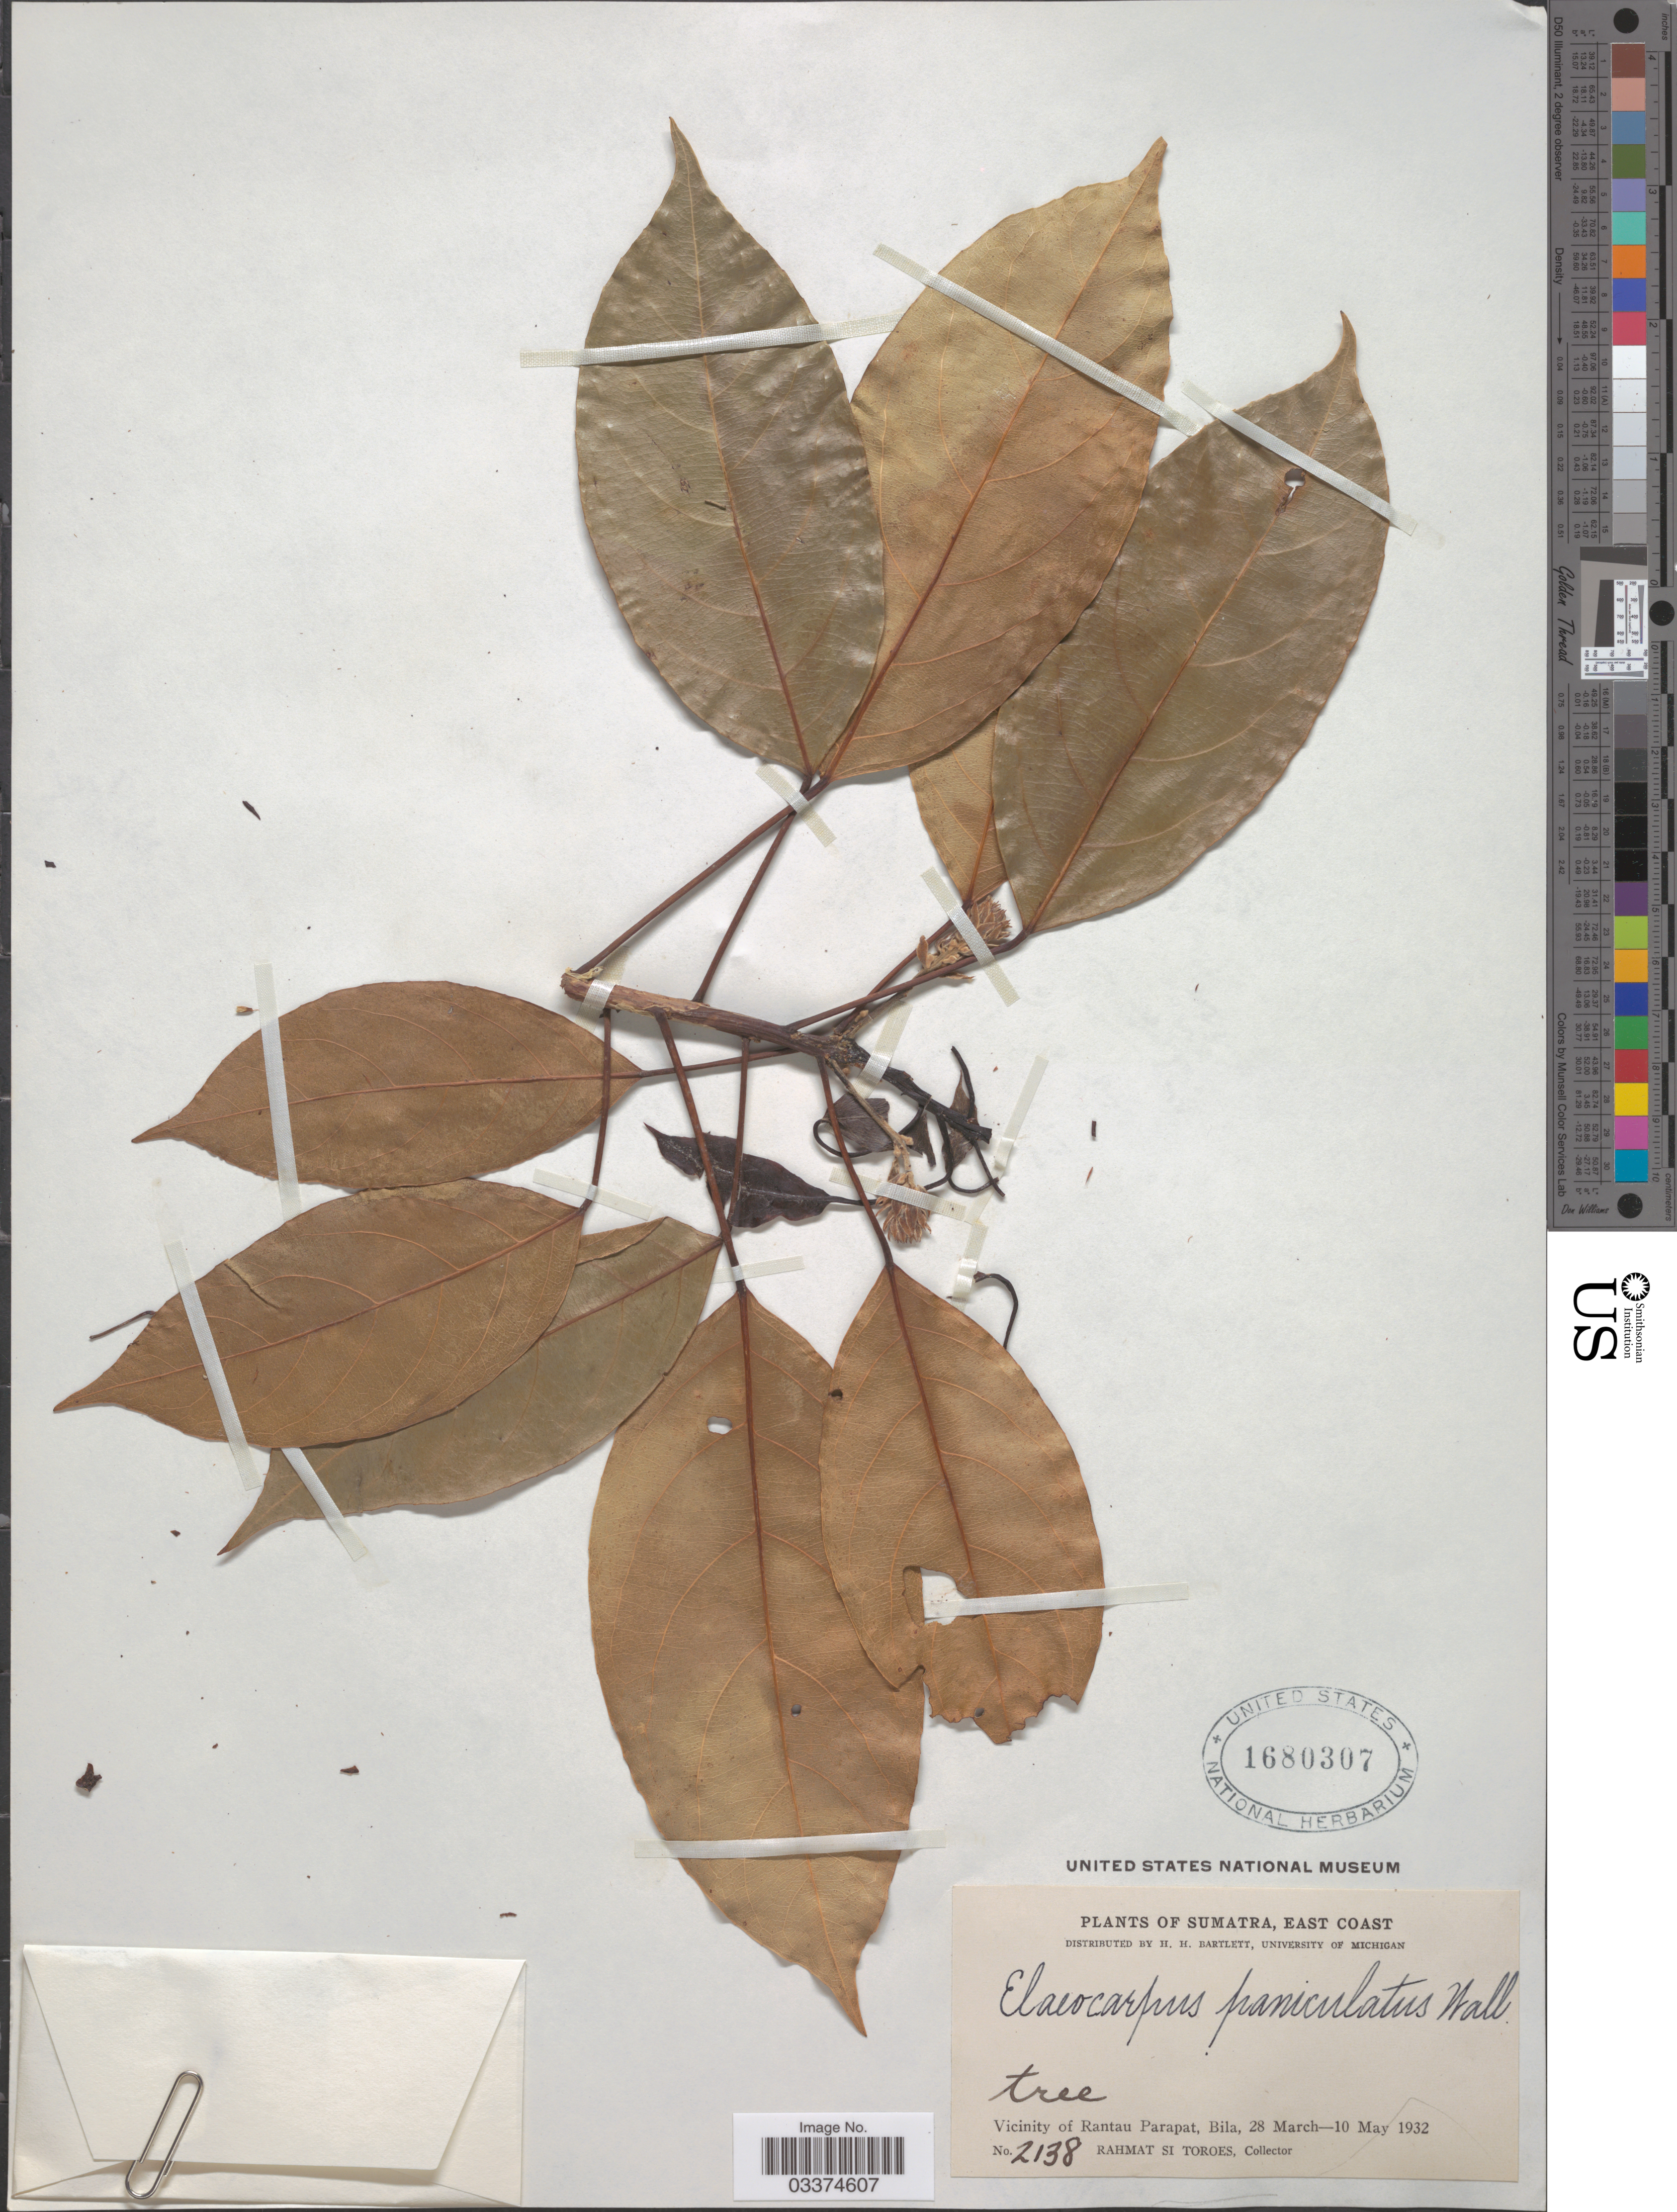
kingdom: Plantae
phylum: Tracheophyta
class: Magnoliopsida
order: Oxalidales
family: Elaeocarpaceae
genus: Elaeocarpus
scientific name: Elaeocarpus paniculatus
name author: Wall. ex K. Müller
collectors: Rahmat Si Boeea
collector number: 2138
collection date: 1932-03-28/1932-05-10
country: Indonesia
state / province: Sumatra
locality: East Coast, Vicinity of Rantau Parapat, Bila.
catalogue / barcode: US 1680307